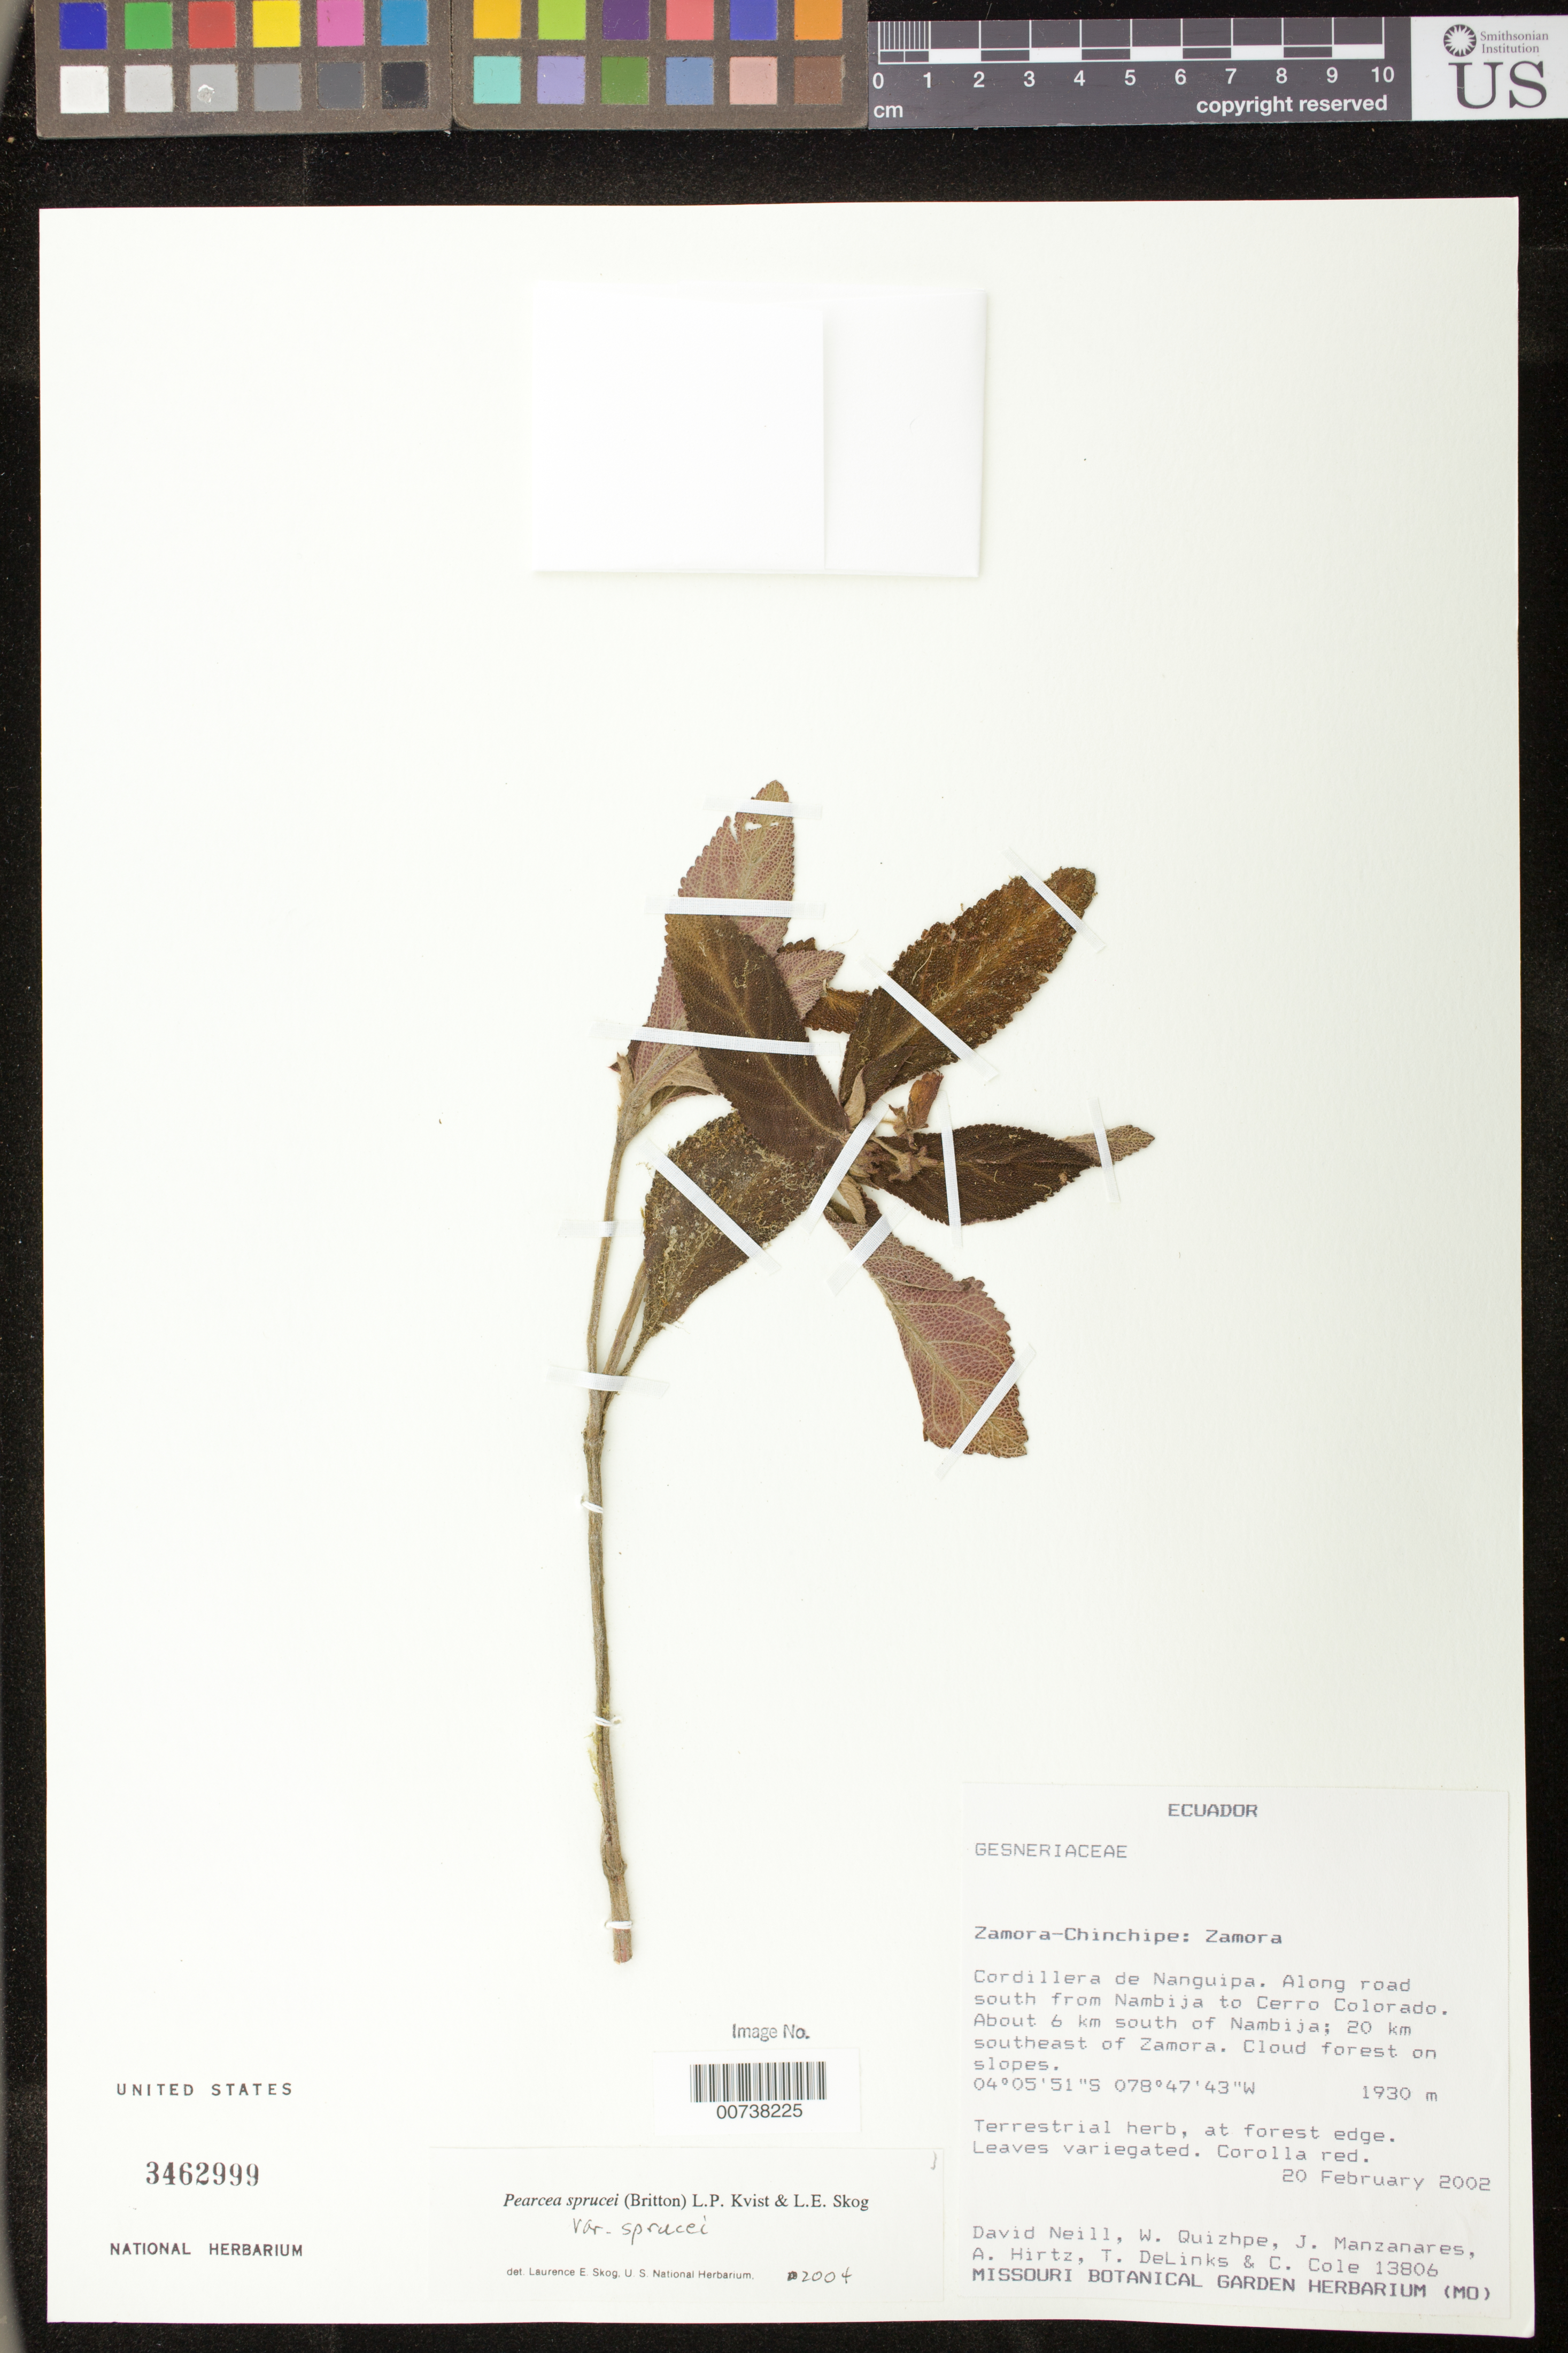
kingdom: Plantae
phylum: Tracheophyta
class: Magnoliopsida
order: Lamiales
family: Gesneriaceae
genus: Pearcea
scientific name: Pearcea sprucei var. sprucei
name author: (Britton ex Rusby) L.P. Kvist & L.E. Skog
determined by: Skog, Laurence E.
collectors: D. A. Neill, W. Quizhpe, J. Manzanares, A. Hirtz, T. Delinks & C. Cole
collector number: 13806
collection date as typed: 20 Feb 2002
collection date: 2002-02-20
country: Ecuador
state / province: Morona-Santiago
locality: Zamora-Chinchipe: Zamora. Cordillera de Nanguipa. Along road south from Nambija to Cerro Colorado. About 6 km south of Nambija; 20 km southeast of Zamora.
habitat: Cloud forest on slopes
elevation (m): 1930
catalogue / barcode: US 3462999